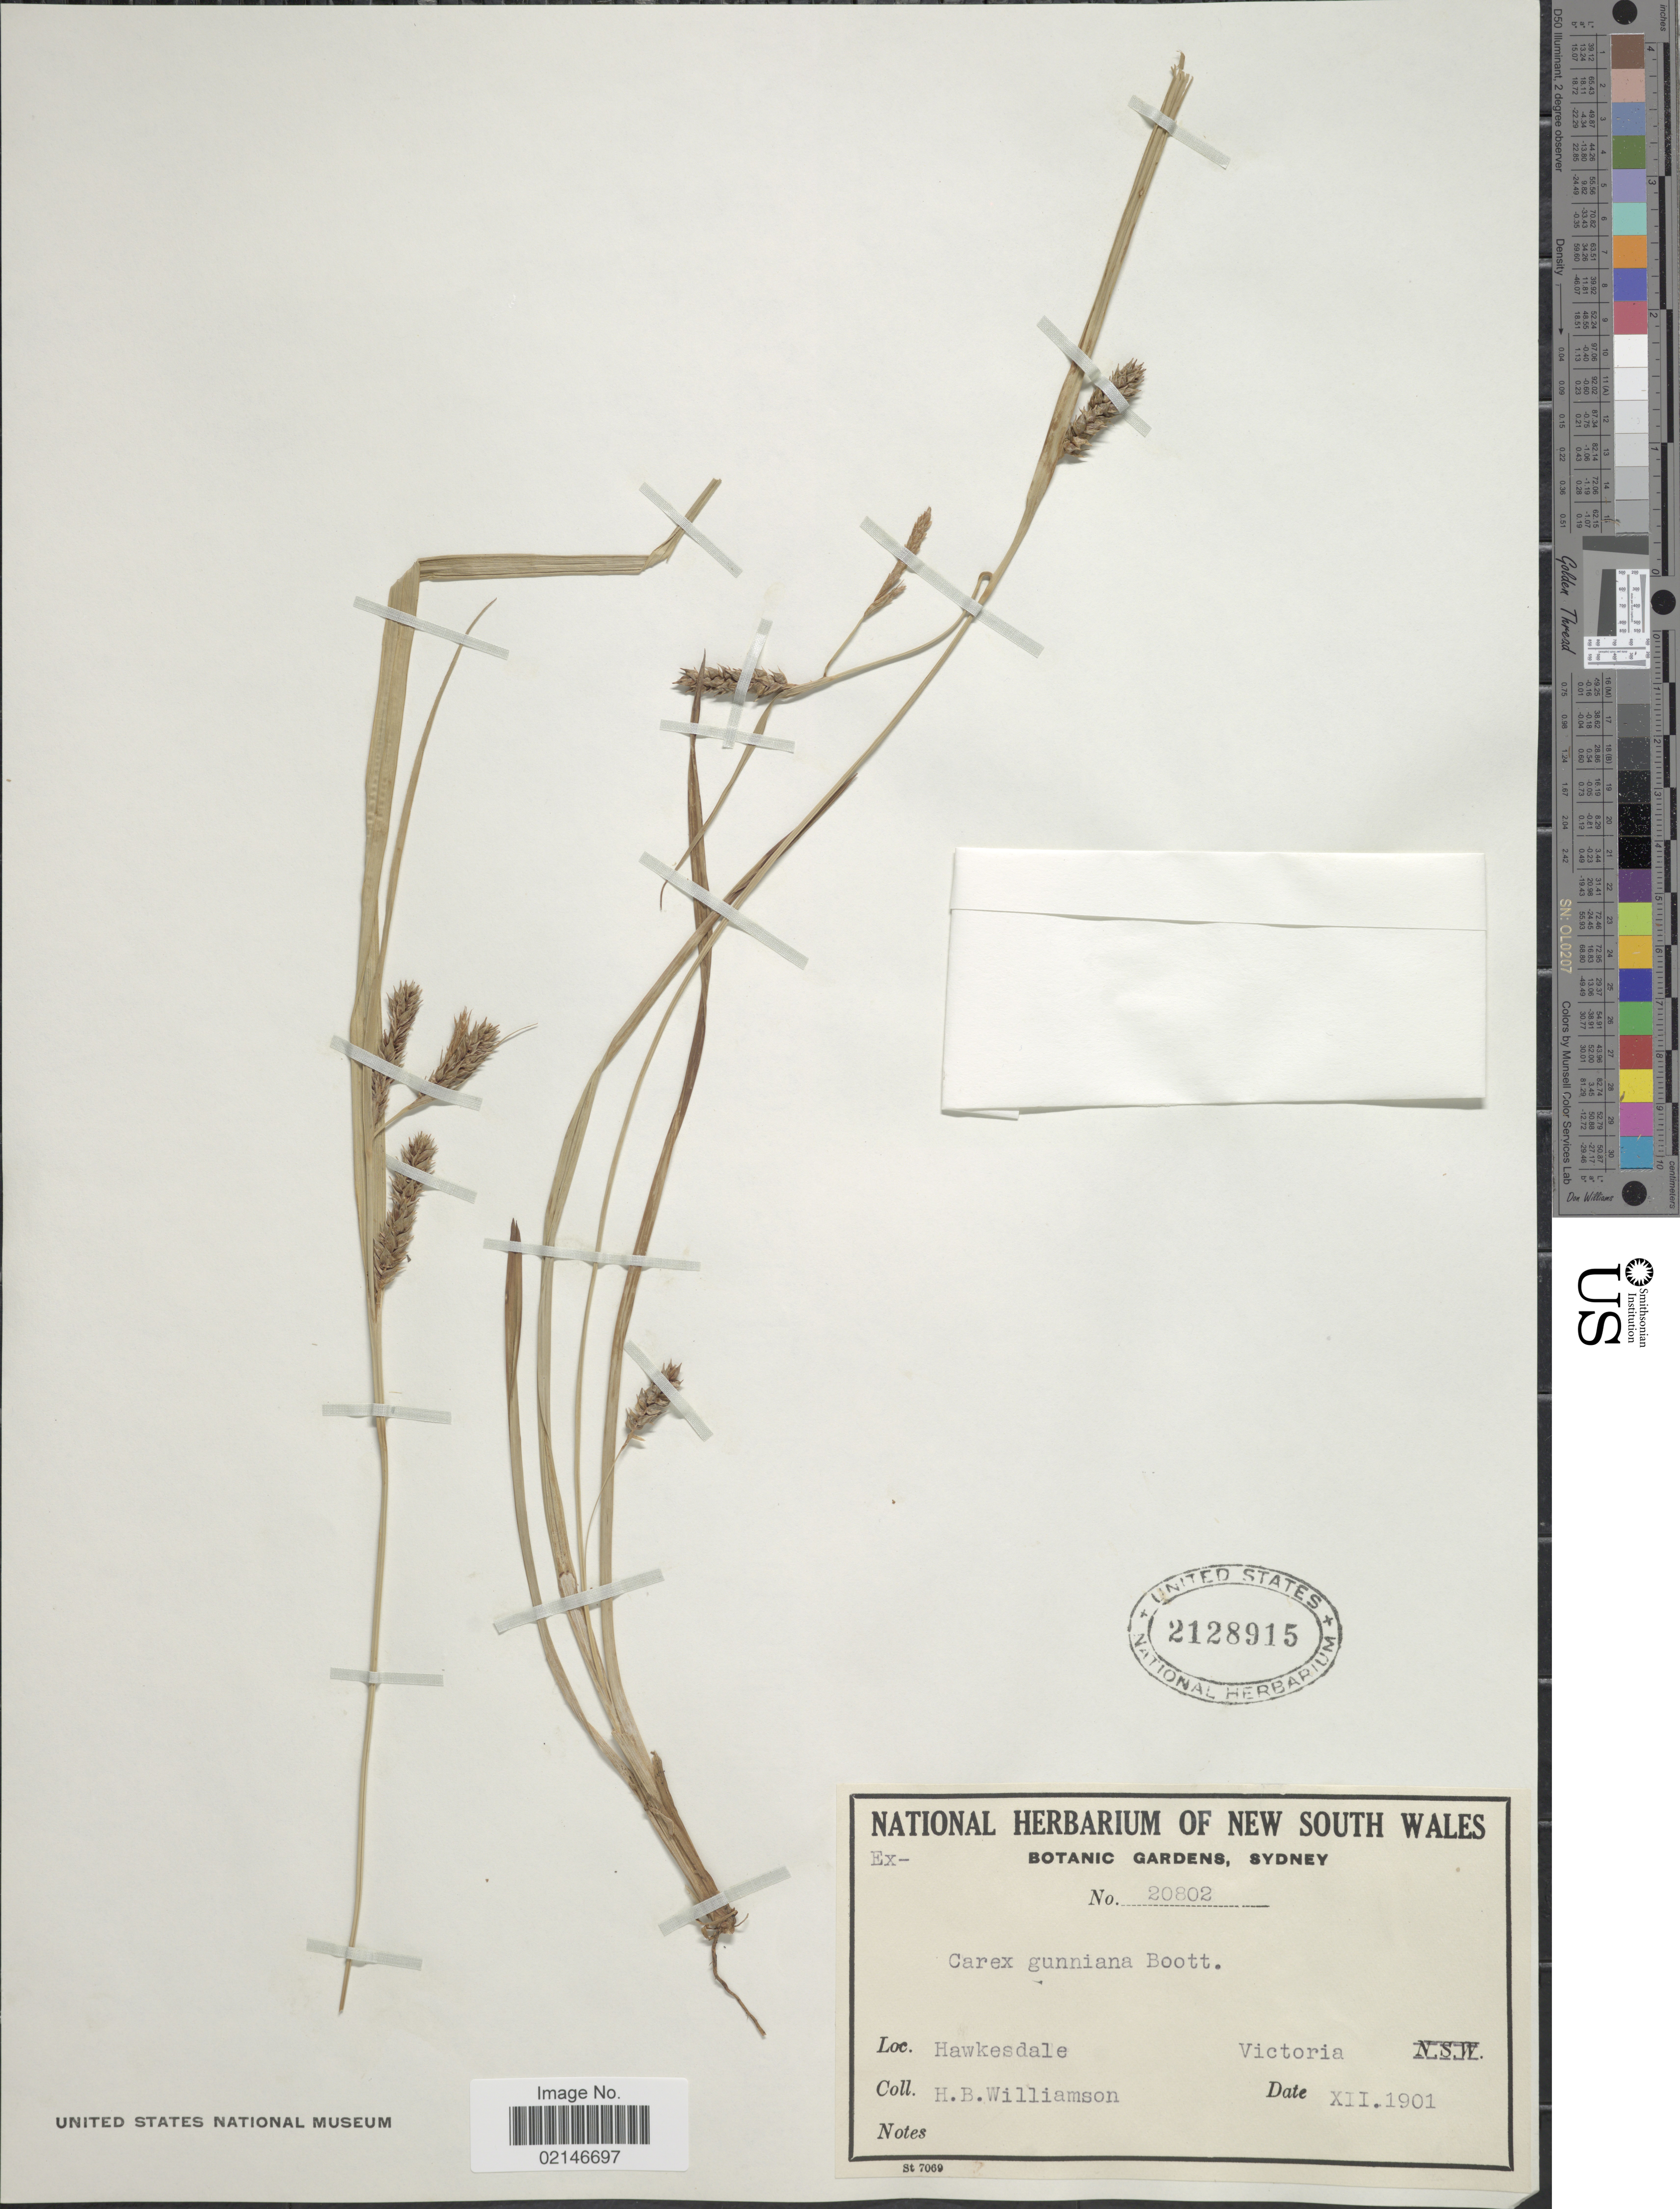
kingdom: Plantae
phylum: Tracheophyta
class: Liliopsida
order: Poales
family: Cyperaceae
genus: Carex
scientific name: Carex gunniana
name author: Boott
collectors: H. Williamson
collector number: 20802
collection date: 1901-12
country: Australia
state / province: Victoria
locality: Hawkesdale, Victoria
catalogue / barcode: US 2128915